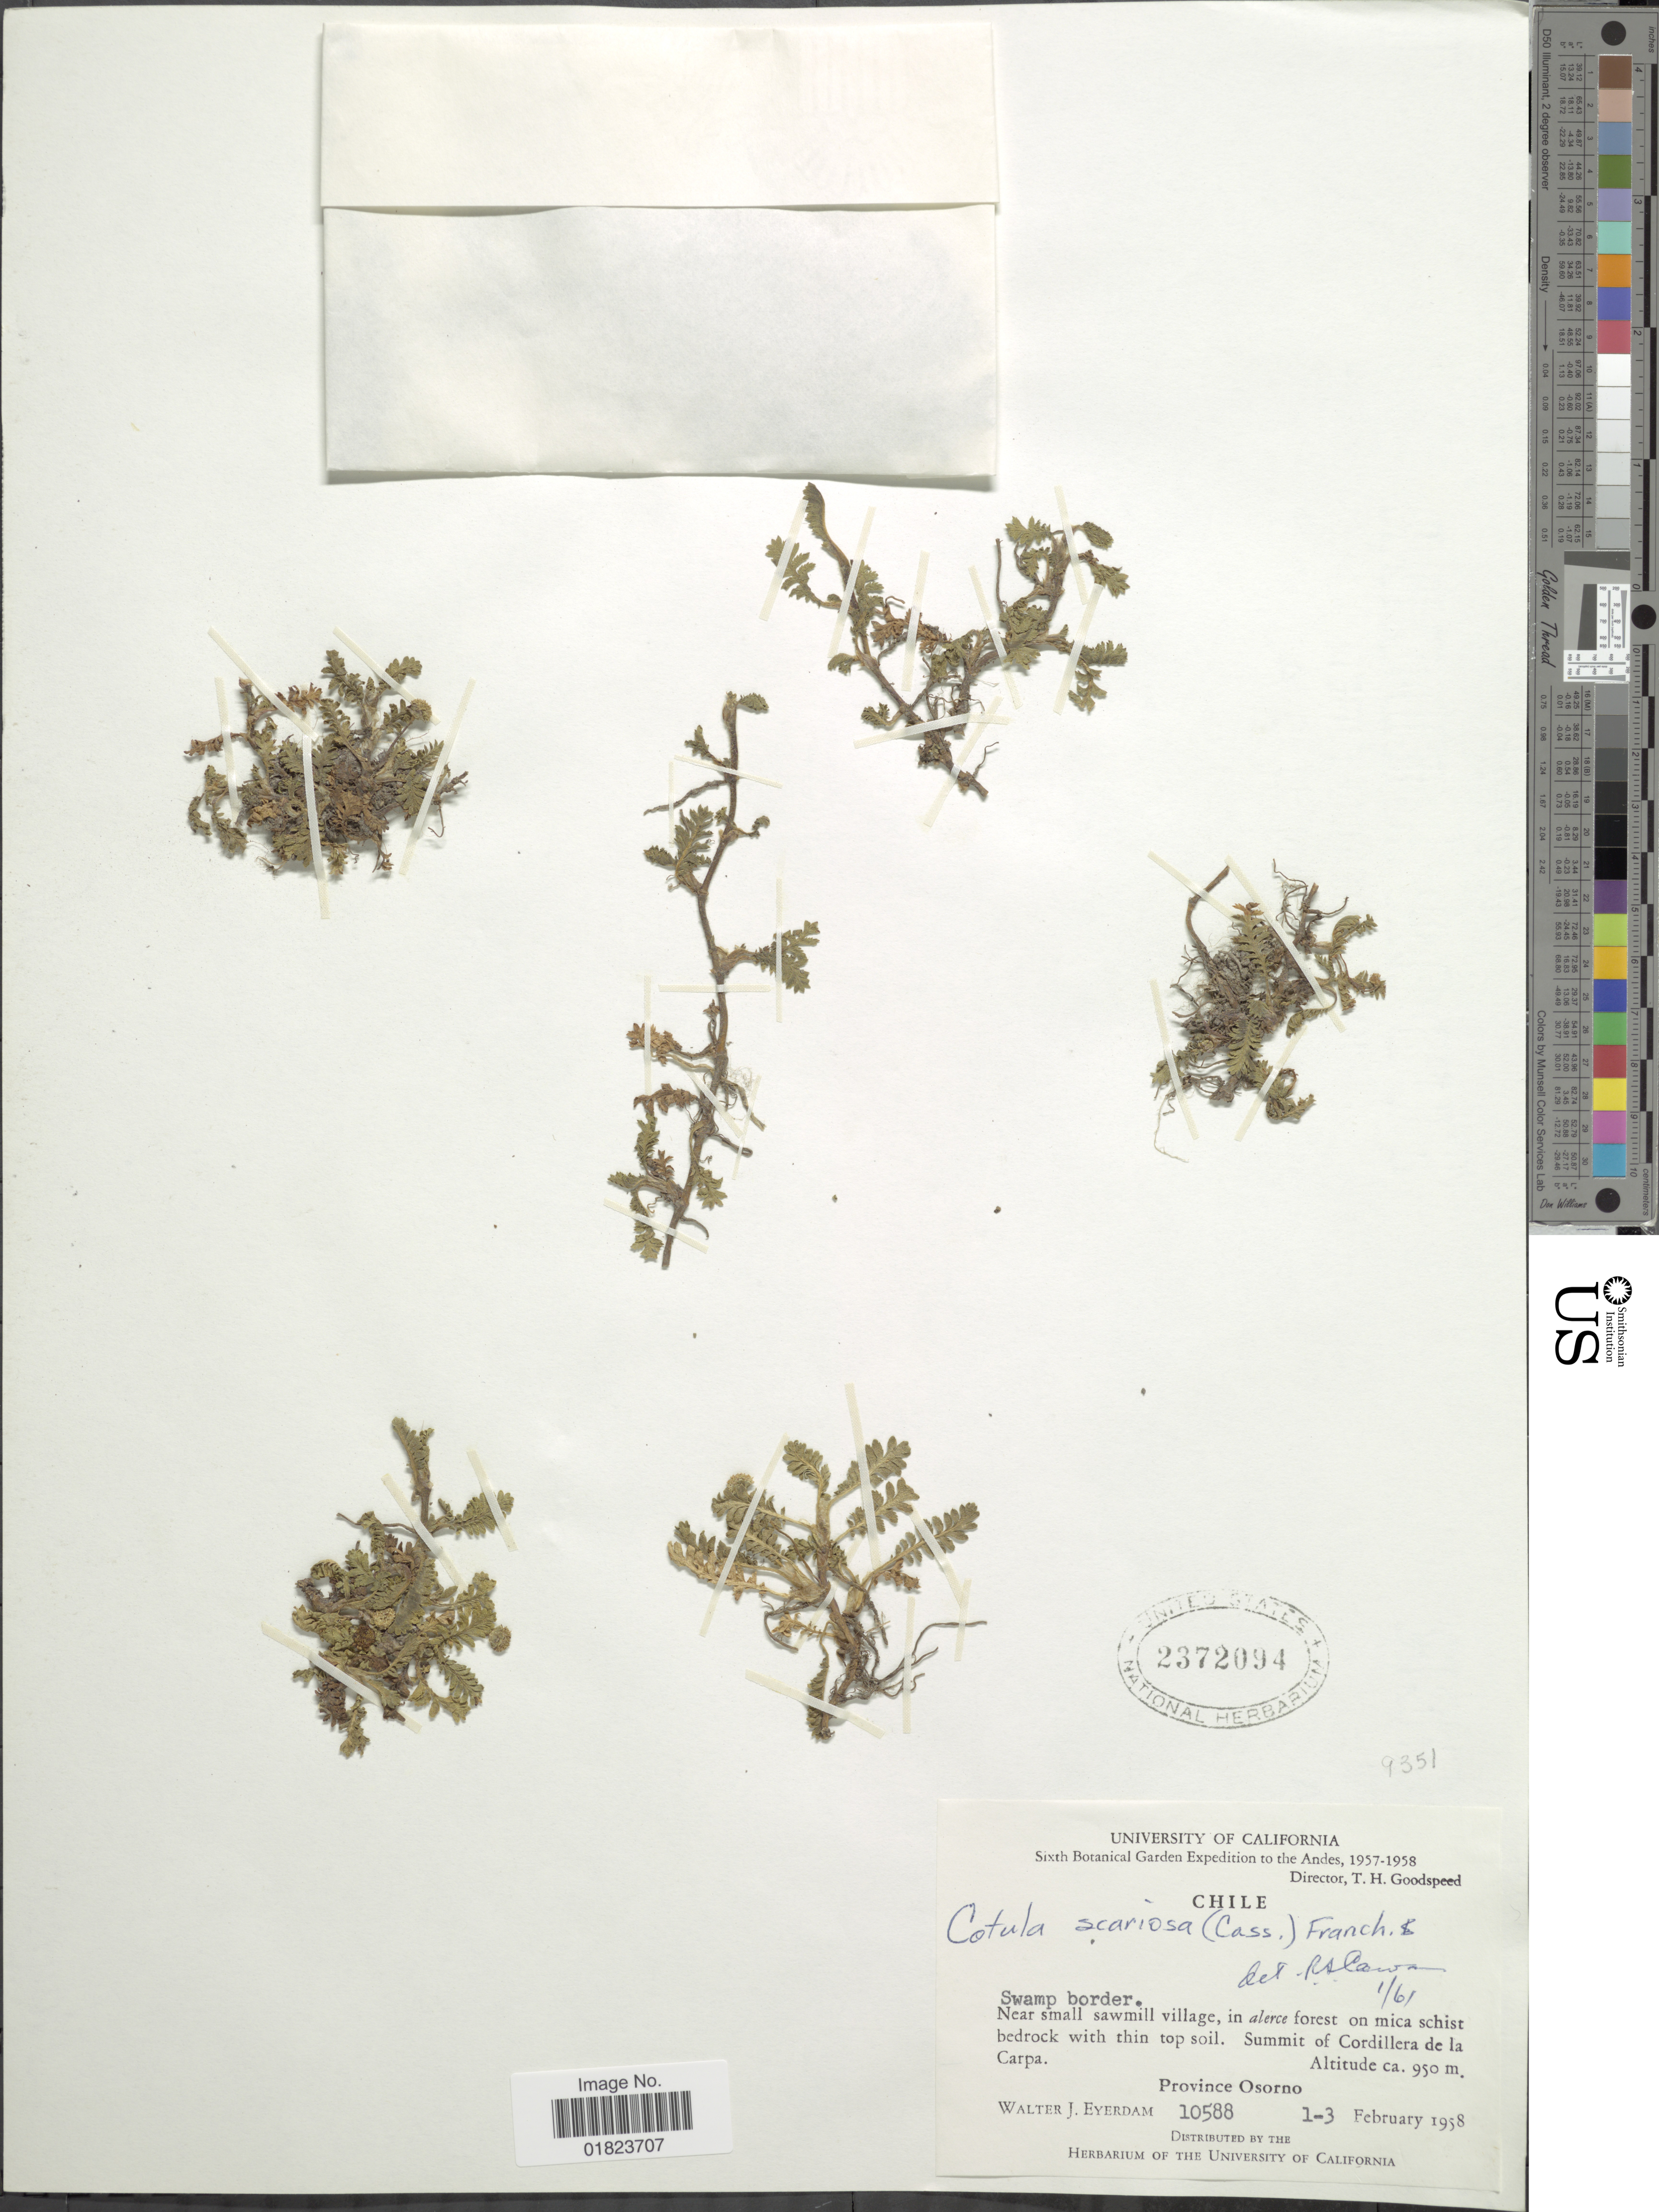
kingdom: Plantae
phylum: Tracheophyta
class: Magnoliopsida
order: Asterales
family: Asteraceae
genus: Cotula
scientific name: Cotula scariosa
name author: (Cass.) Franch.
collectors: W. J. Eyerdam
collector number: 10588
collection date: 1958-02-01/1958-02-03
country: Chile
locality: Chile, Near small sawmill village, in alerce forest on mica schist bedrock with thin top soil. Summit of Cordillera de la Carpa. Province Osorno.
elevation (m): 950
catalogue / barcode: US 2372094